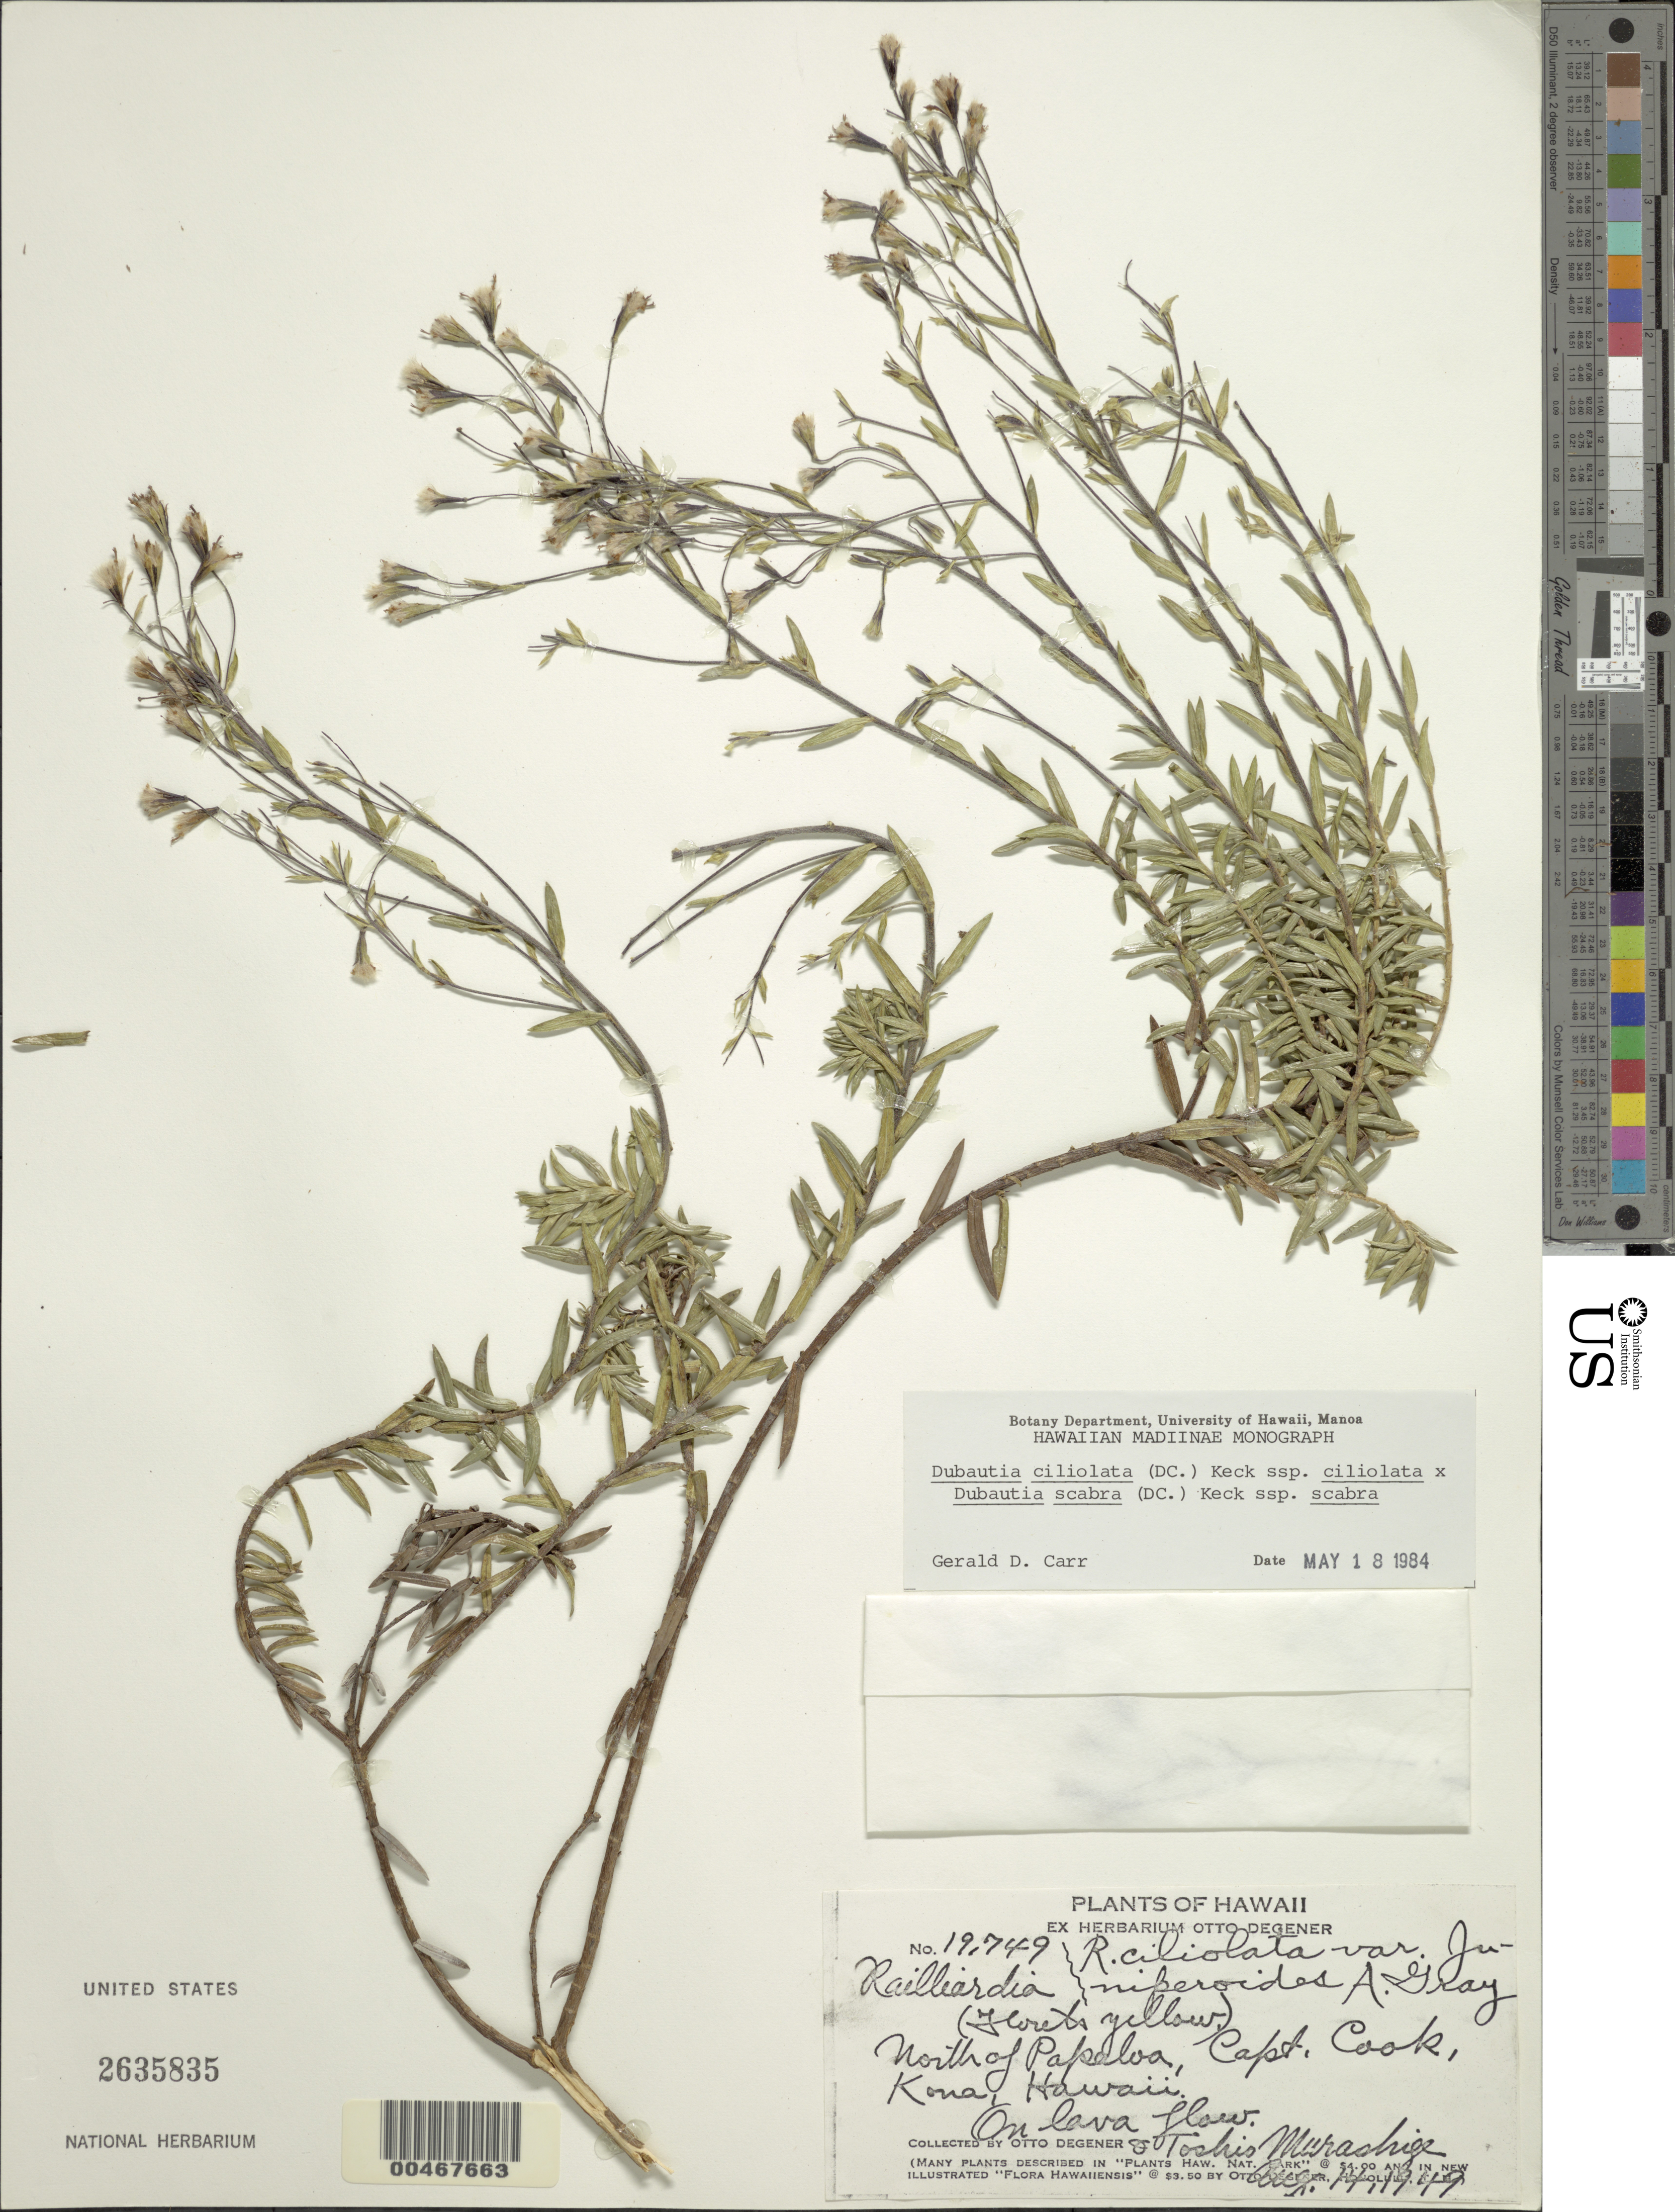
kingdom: Plantae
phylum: Tracheophyta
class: Magnoliopsida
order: Asterales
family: Asteraceae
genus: Dubautia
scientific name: Dubautia ciliolata subsp. ciliolata x D. scabra (DC.) D.D. Keck subsp. scabra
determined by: Carr, G. D.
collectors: O. Degener & T. Murashige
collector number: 19749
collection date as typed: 14 Aug 1949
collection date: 1949-08-14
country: United States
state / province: Hawaii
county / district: Hawaii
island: Hawaii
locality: N of Papeloa, Capt. Cook, Kona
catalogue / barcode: US 2635835